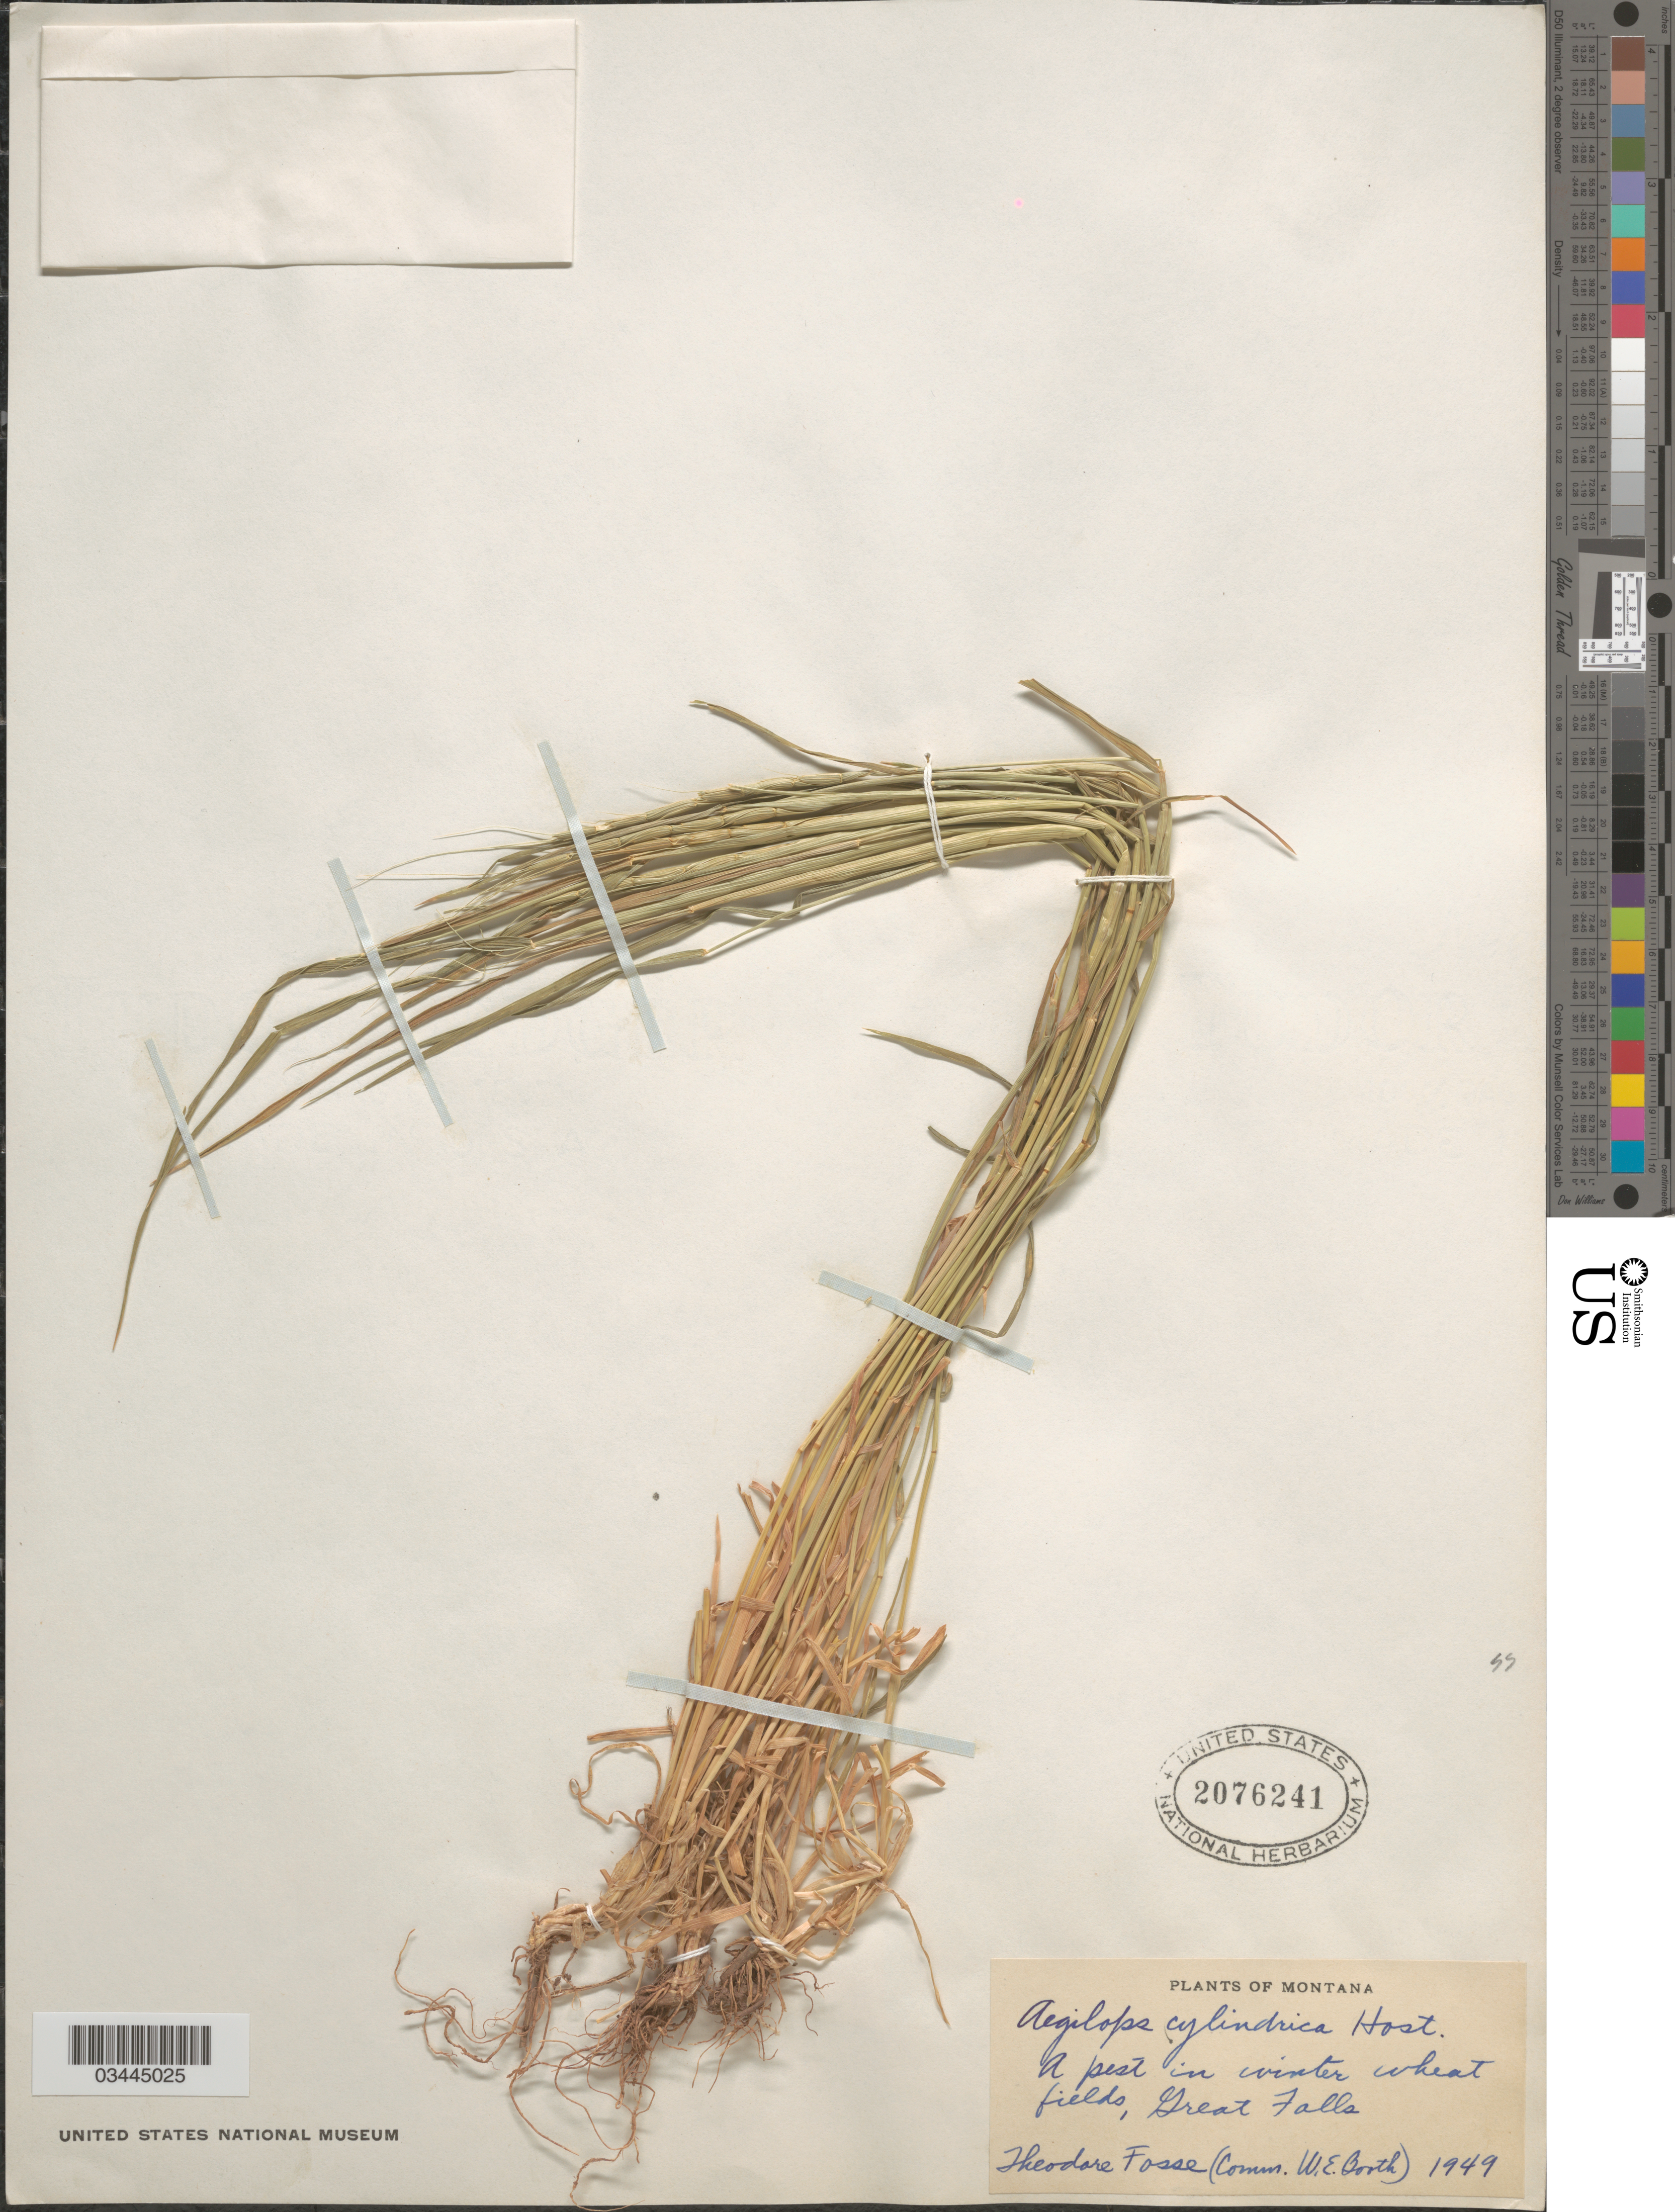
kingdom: Plantae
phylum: Tracheophyta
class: Liliopsida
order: Poales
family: Poaceae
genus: Aegilops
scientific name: Aegilops cylindrica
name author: Host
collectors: T. Fosse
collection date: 1949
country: United States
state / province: Montana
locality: A pest in winter wheat fields, Great Falls.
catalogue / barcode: US 2076241